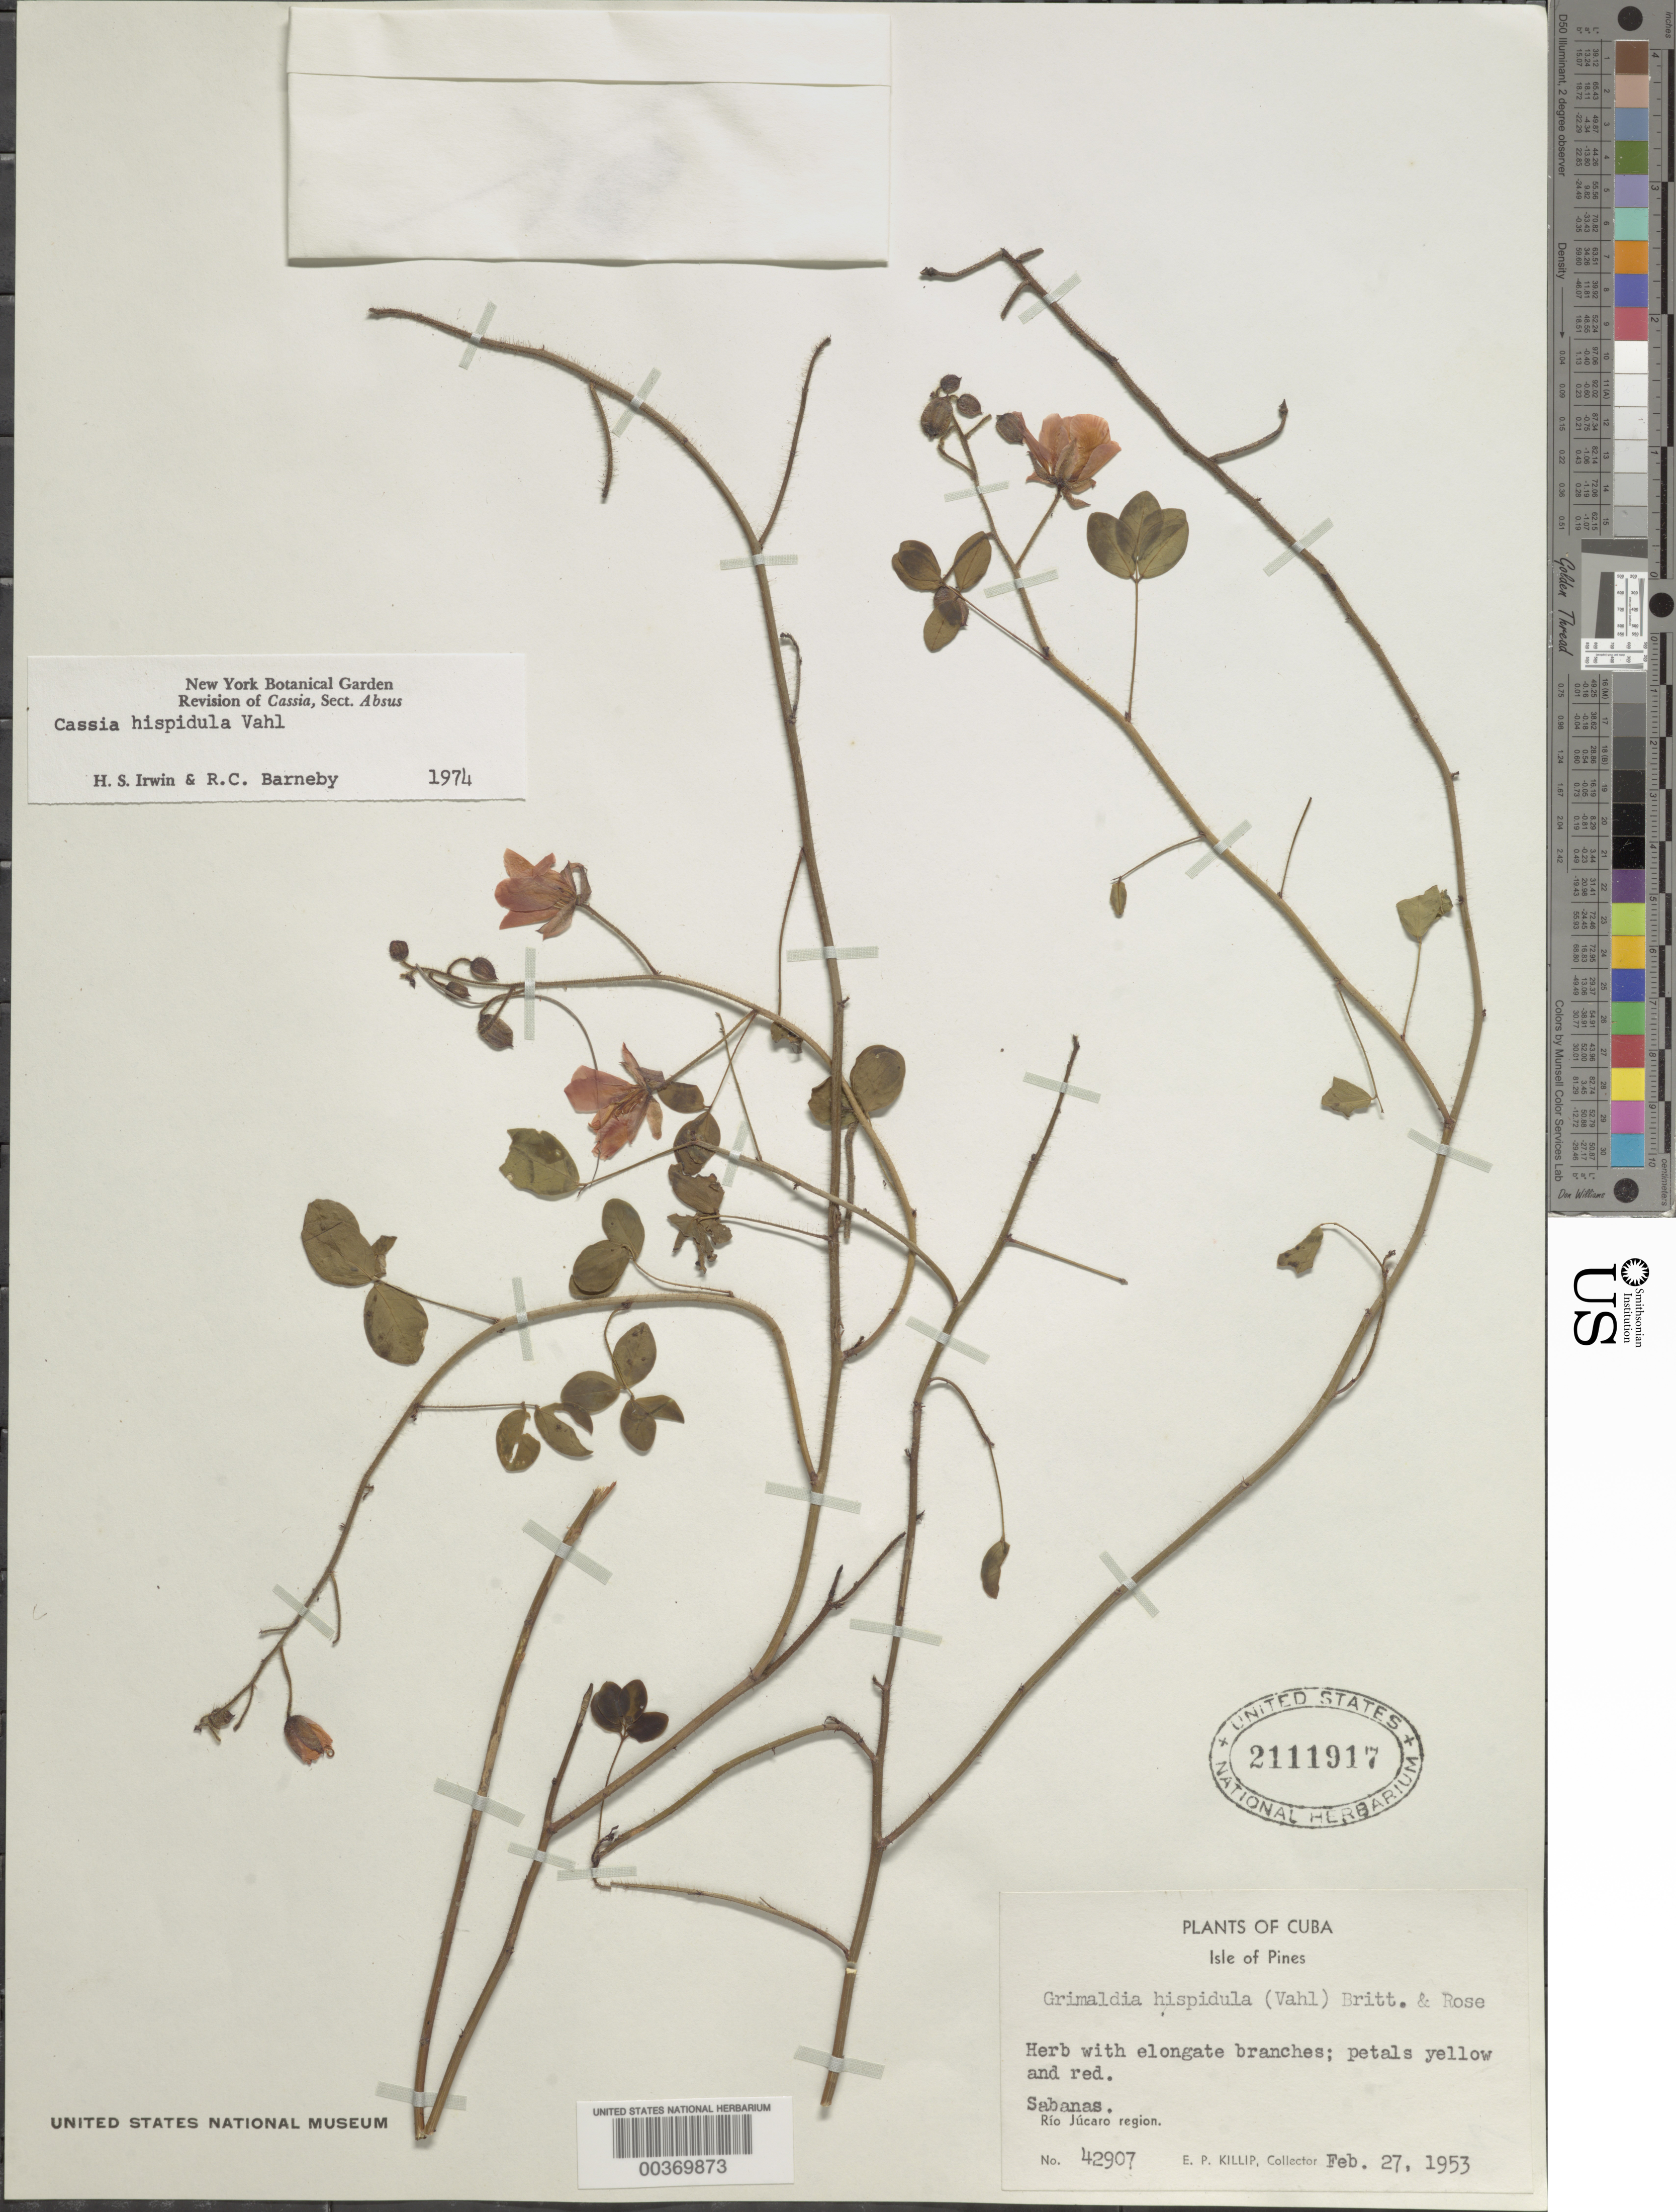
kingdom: Plantae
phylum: Tracheophyta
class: Magnoliopsida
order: Fabales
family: Fabaceae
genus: Chamaecrista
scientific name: Chamaecrista hispidula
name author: (Vahl) H.S. Irwin & Barneby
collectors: E. P. Killip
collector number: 42907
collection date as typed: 27 Feb 1953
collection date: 1953-02-27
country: Cuba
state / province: Isla de La Juventud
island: Isla de La Juventud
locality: Rio jucaro region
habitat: Sabanas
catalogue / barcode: US 2111917